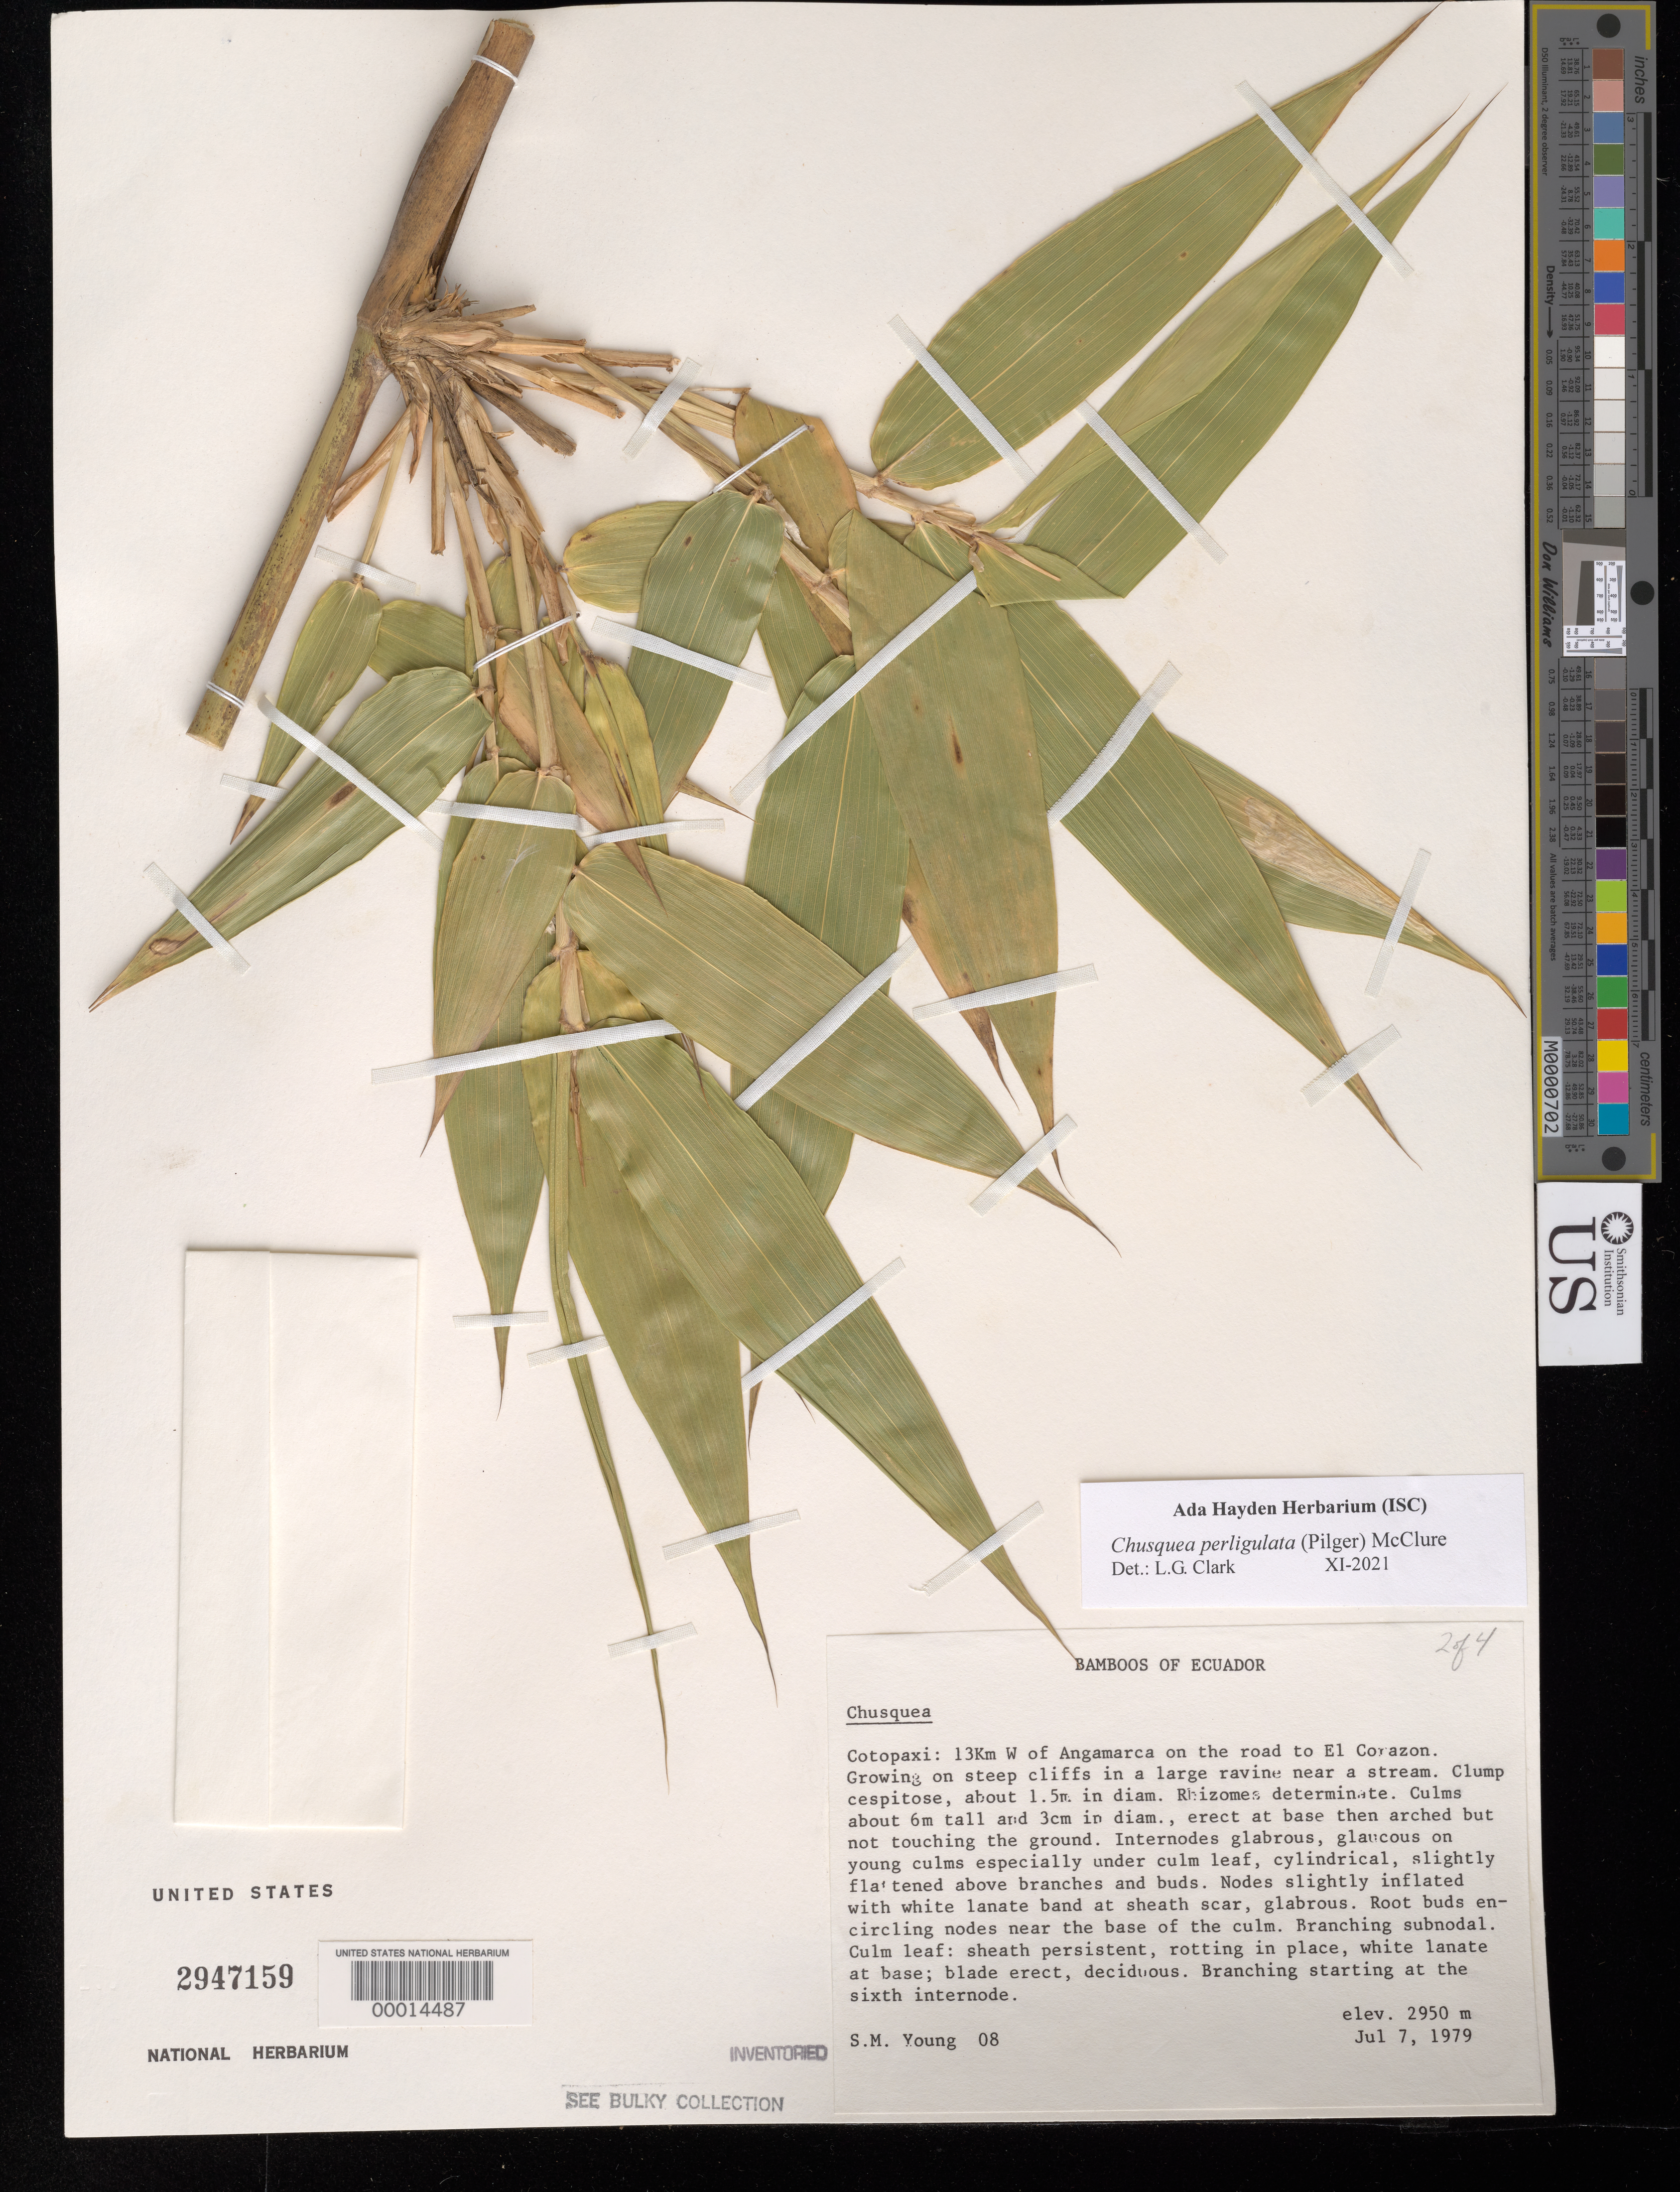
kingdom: Plantae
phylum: Tracheophyta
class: Liliopsida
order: Poales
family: Poaceae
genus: Chusquea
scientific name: Chusquea perligulata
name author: (Pilg.) McClure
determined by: Clark, Lynn G., (ISC), Iowa State University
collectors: S. Young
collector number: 08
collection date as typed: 07 Jul 1979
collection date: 1979-07-07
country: Ecuador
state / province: Cotopaxi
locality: AnGamarca/El Corazon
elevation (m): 2950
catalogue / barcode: US 2947159